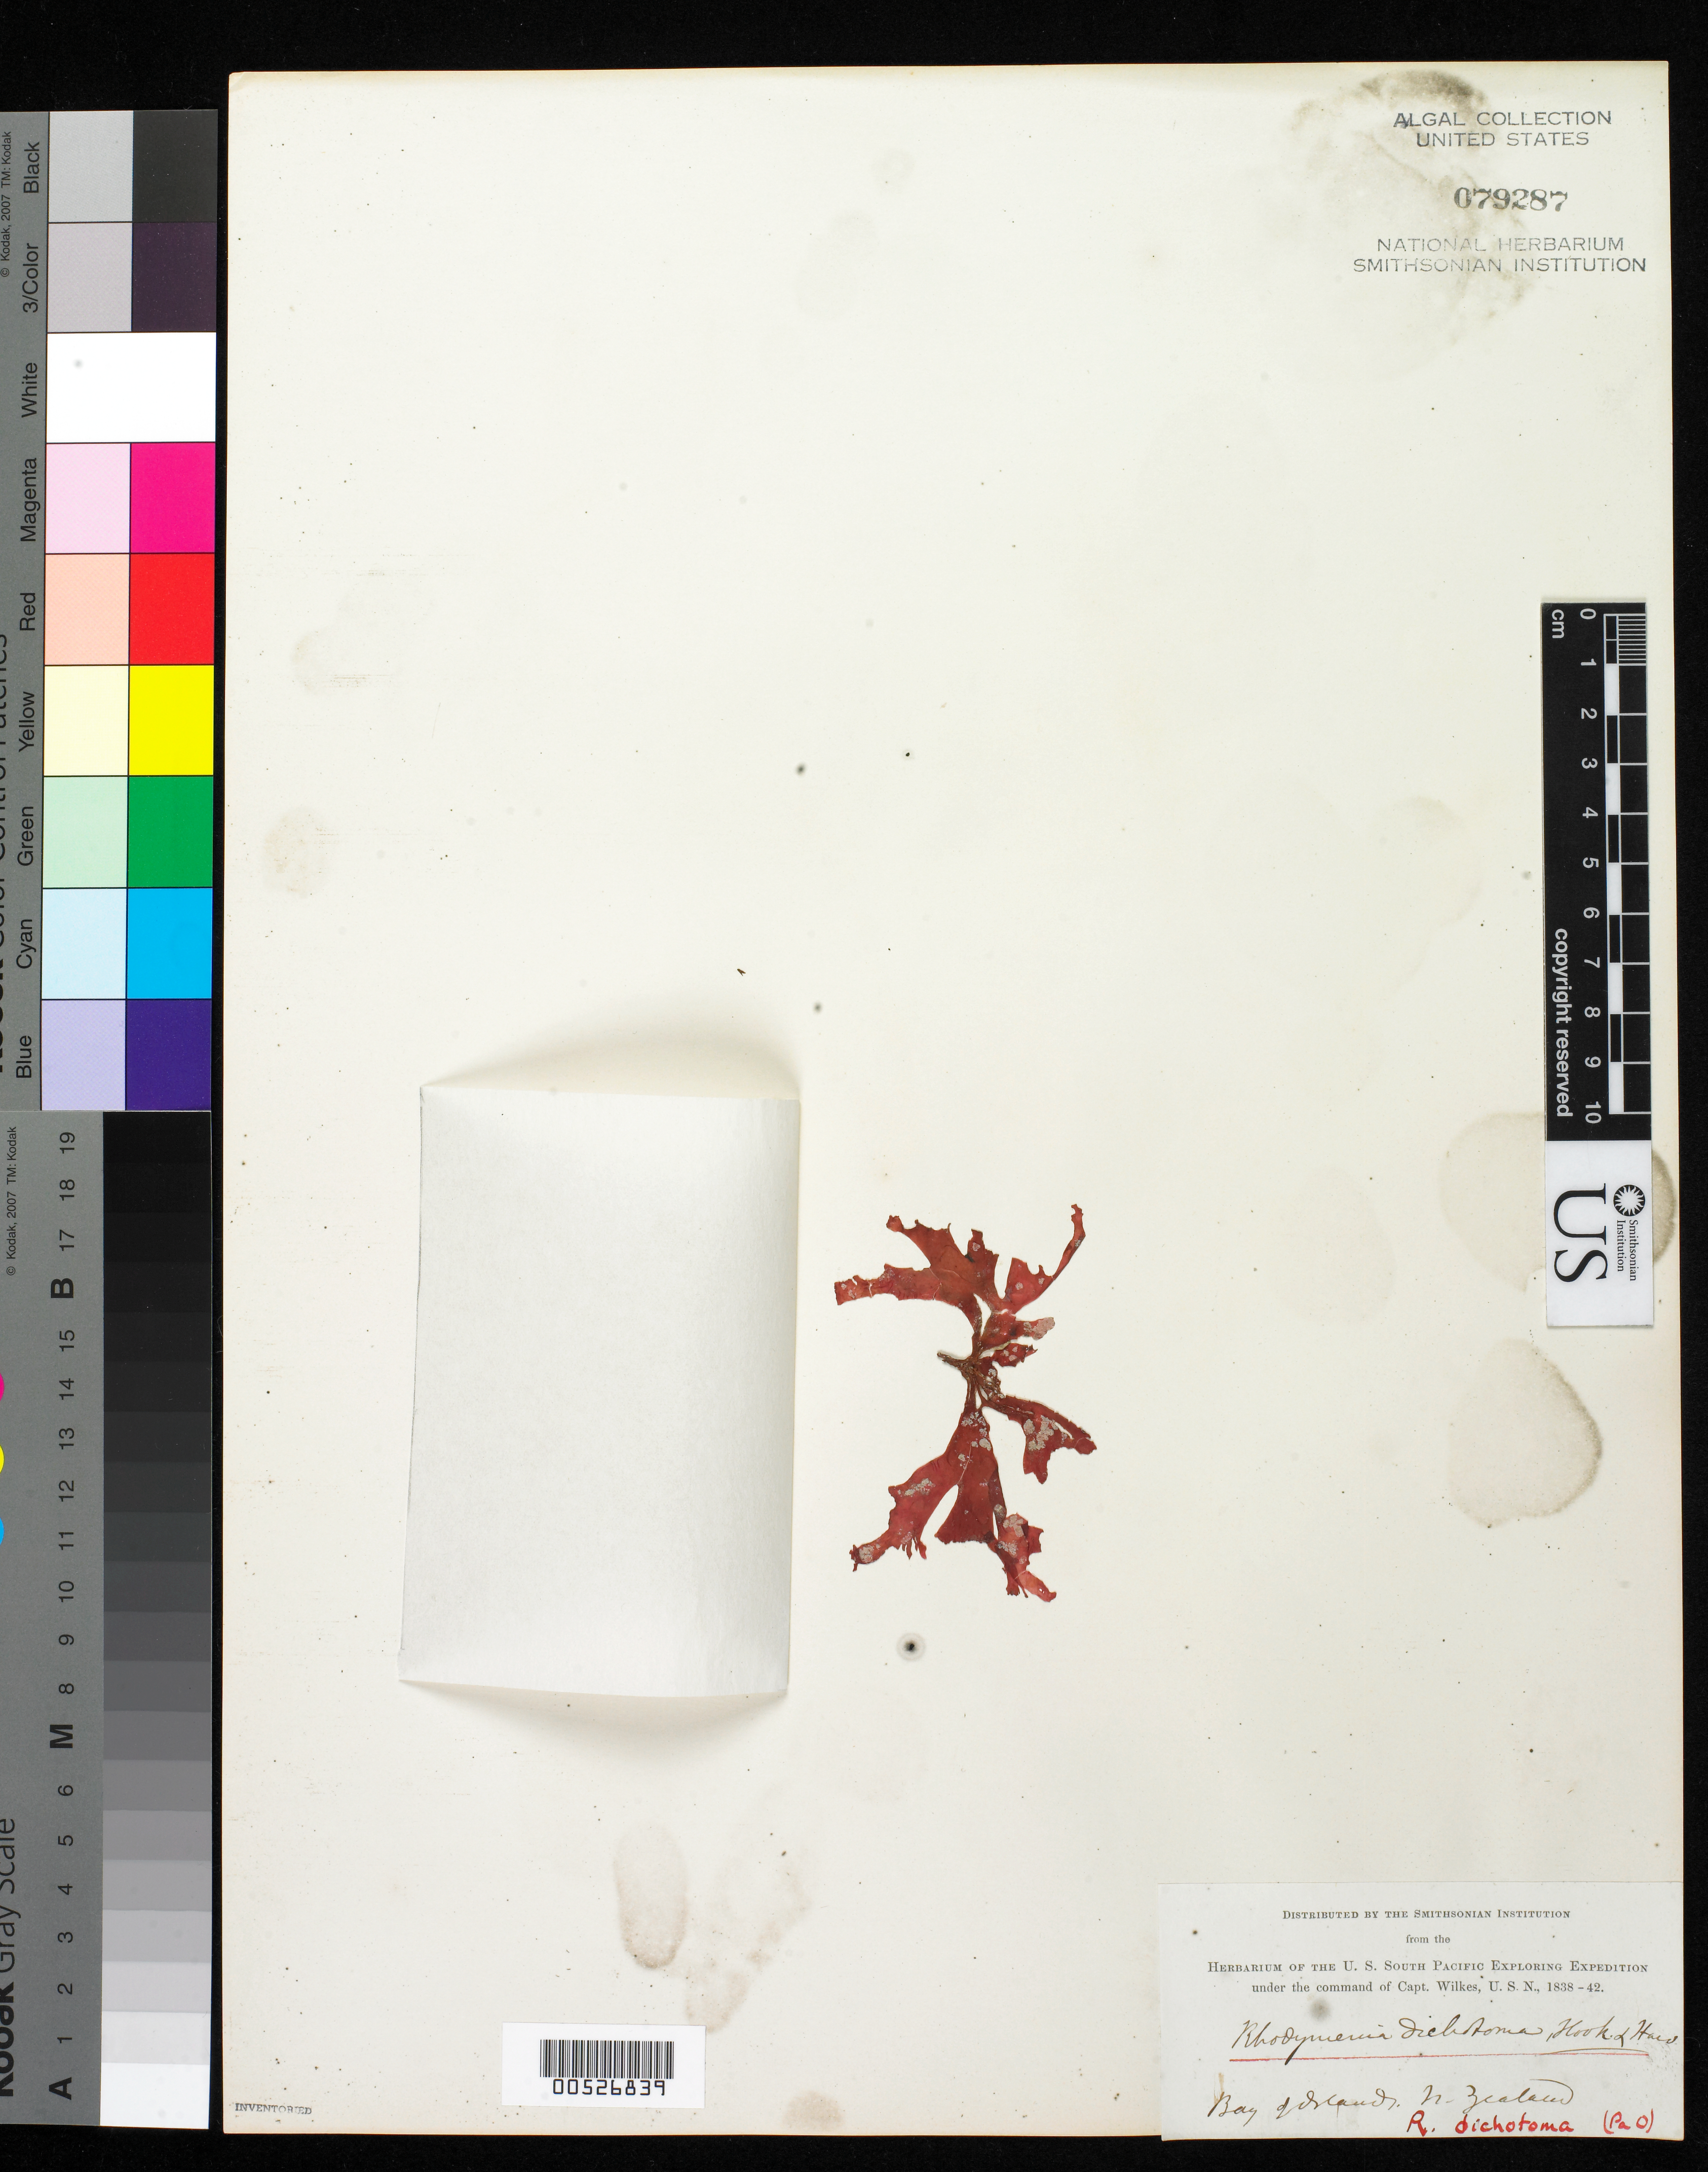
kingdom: Plantae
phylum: Rhodophyta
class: Florideophyceae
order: Rhodymeniales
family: Rhodymeniaceae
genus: Rhodymenia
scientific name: Rhodymenia dichotoma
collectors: W. D. Brackenridge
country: New Zealand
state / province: Northland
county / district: Far North District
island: North Island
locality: Bay of Islands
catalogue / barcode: US 79287